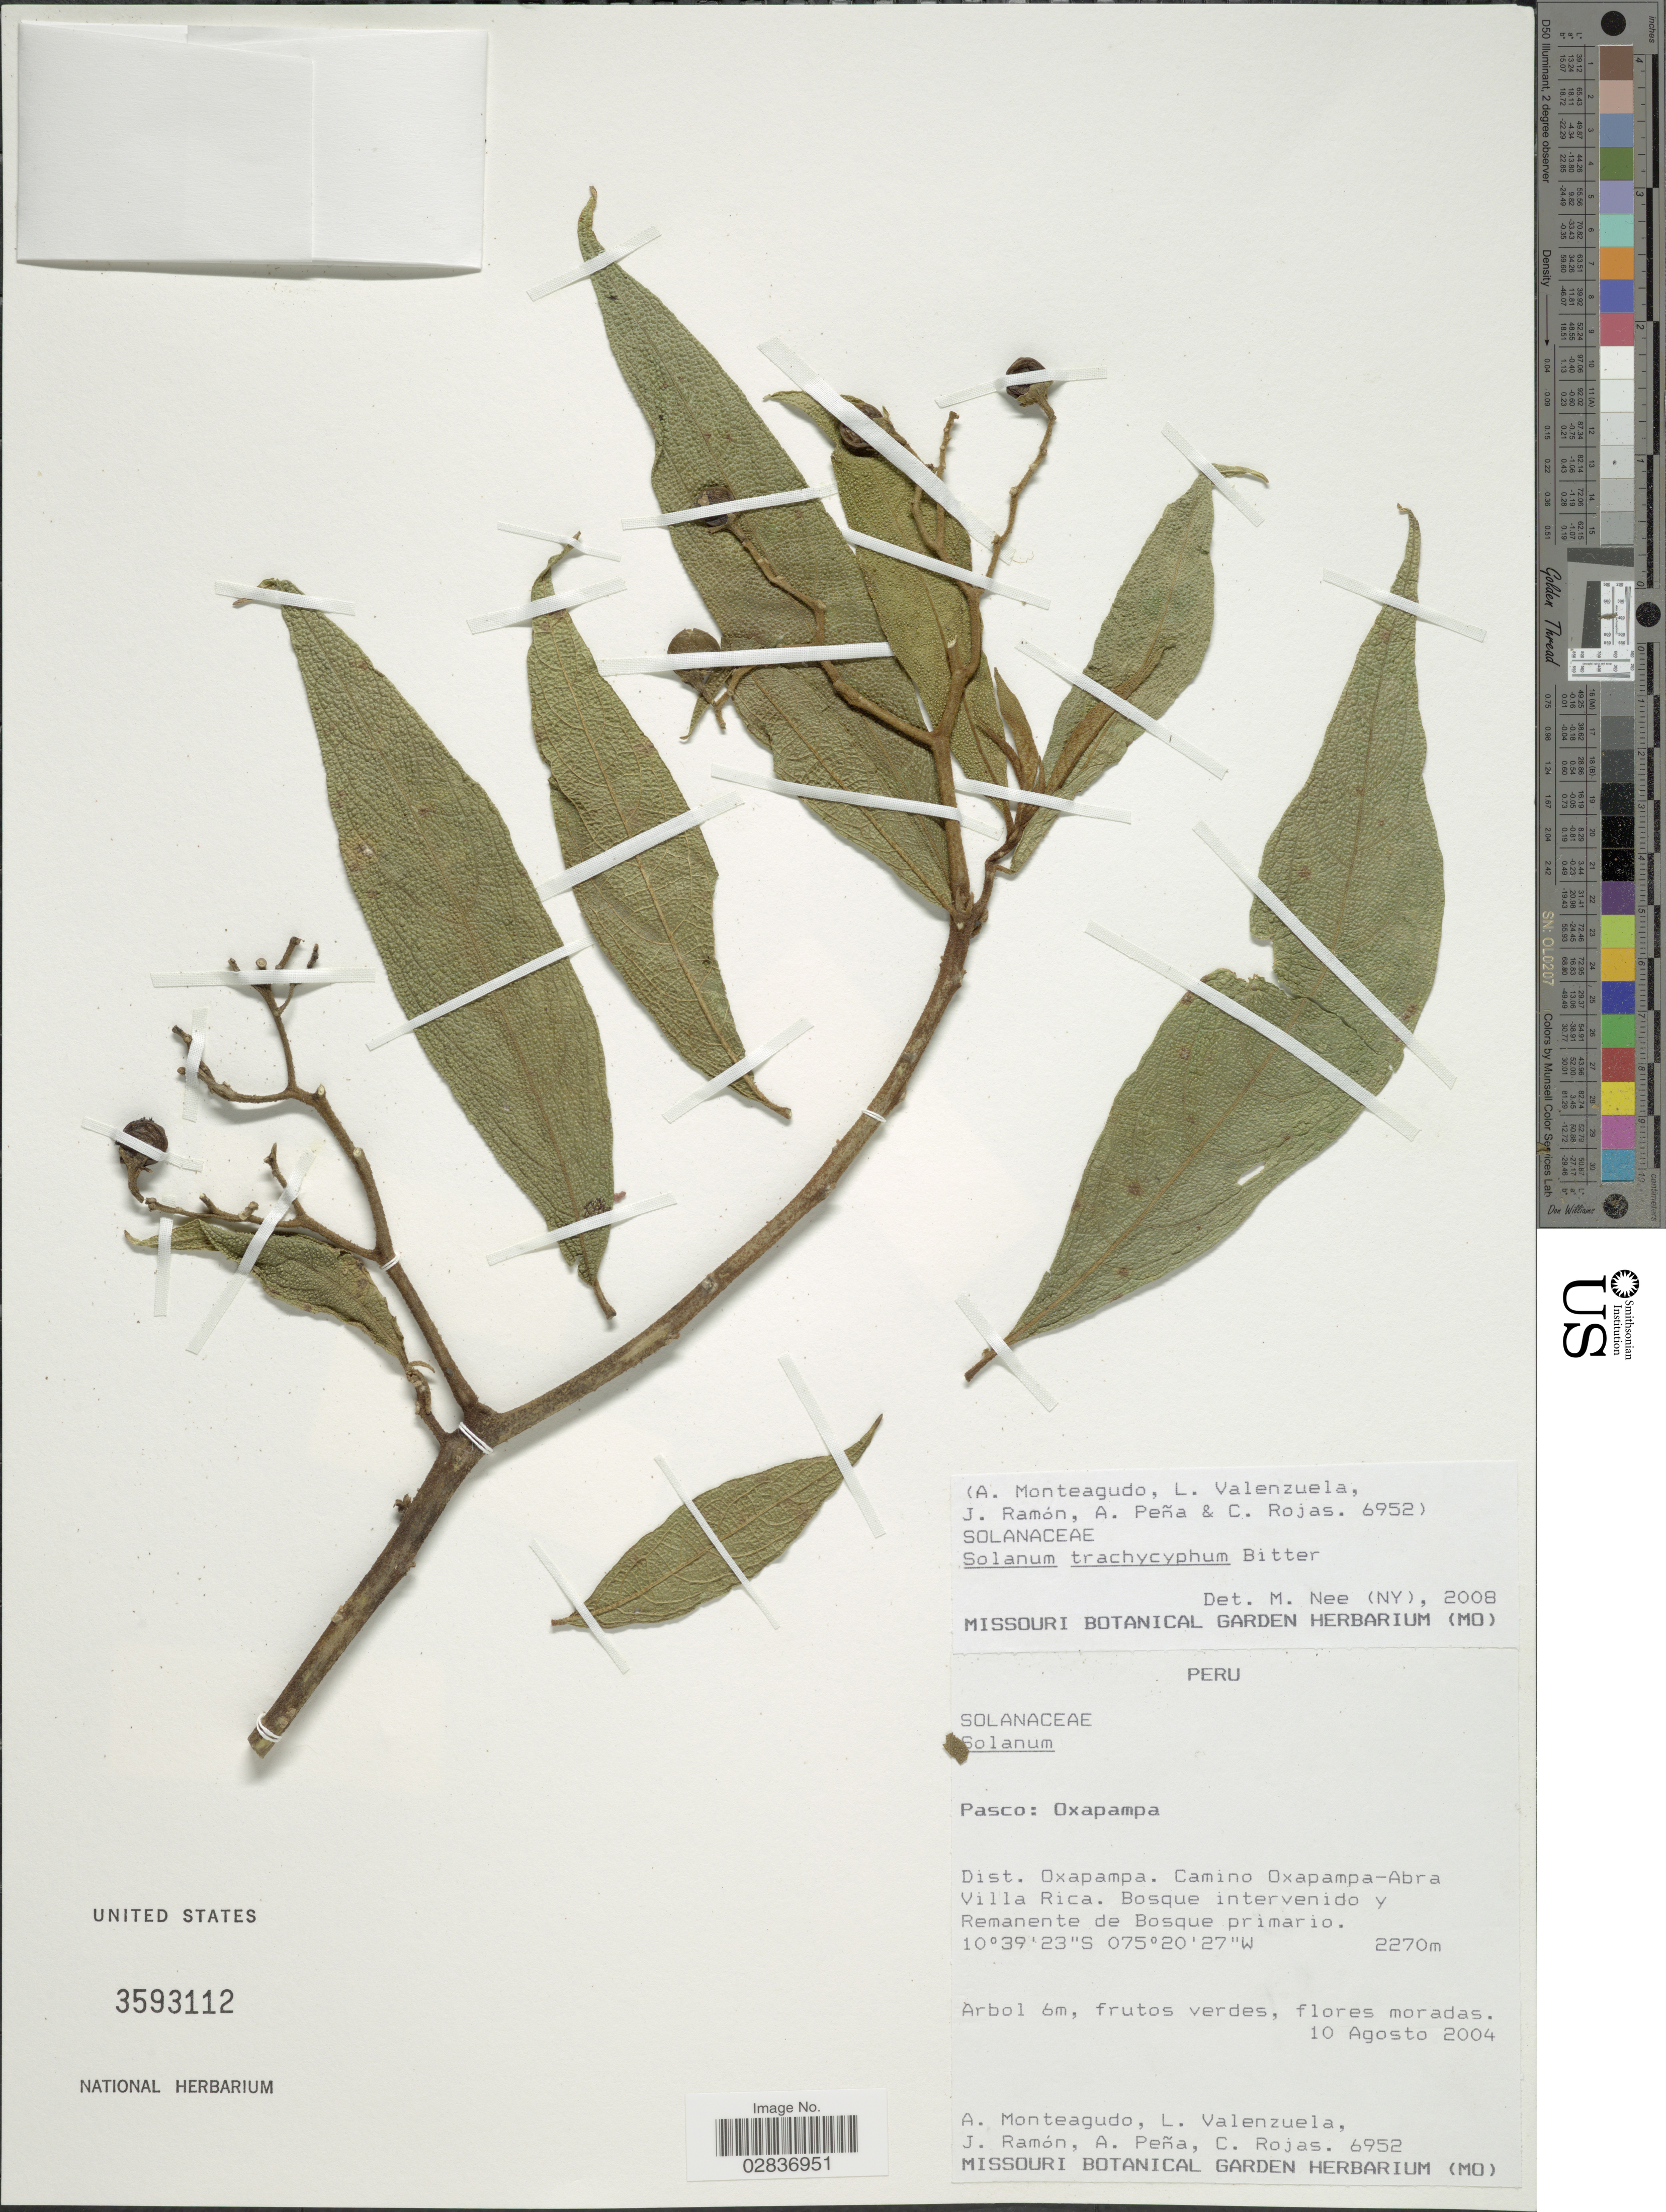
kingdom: Plantae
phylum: Tracheophyta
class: Magnoliopsida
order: Solanales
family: Solanaceae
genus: Solanum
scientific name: Solanum trachycyphum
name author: Bitter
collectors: A. Monteagudo, L. Valenzuela, J. Ramon, A. Peña & C. Rojas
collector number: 6952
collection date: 2004-08-10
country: Peru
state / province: Pasco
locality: Oxapampa, Dist. Oxapampa. Camino Oxapampa-Abra Villa Rica.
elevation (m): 2270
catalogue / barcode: US 3593112